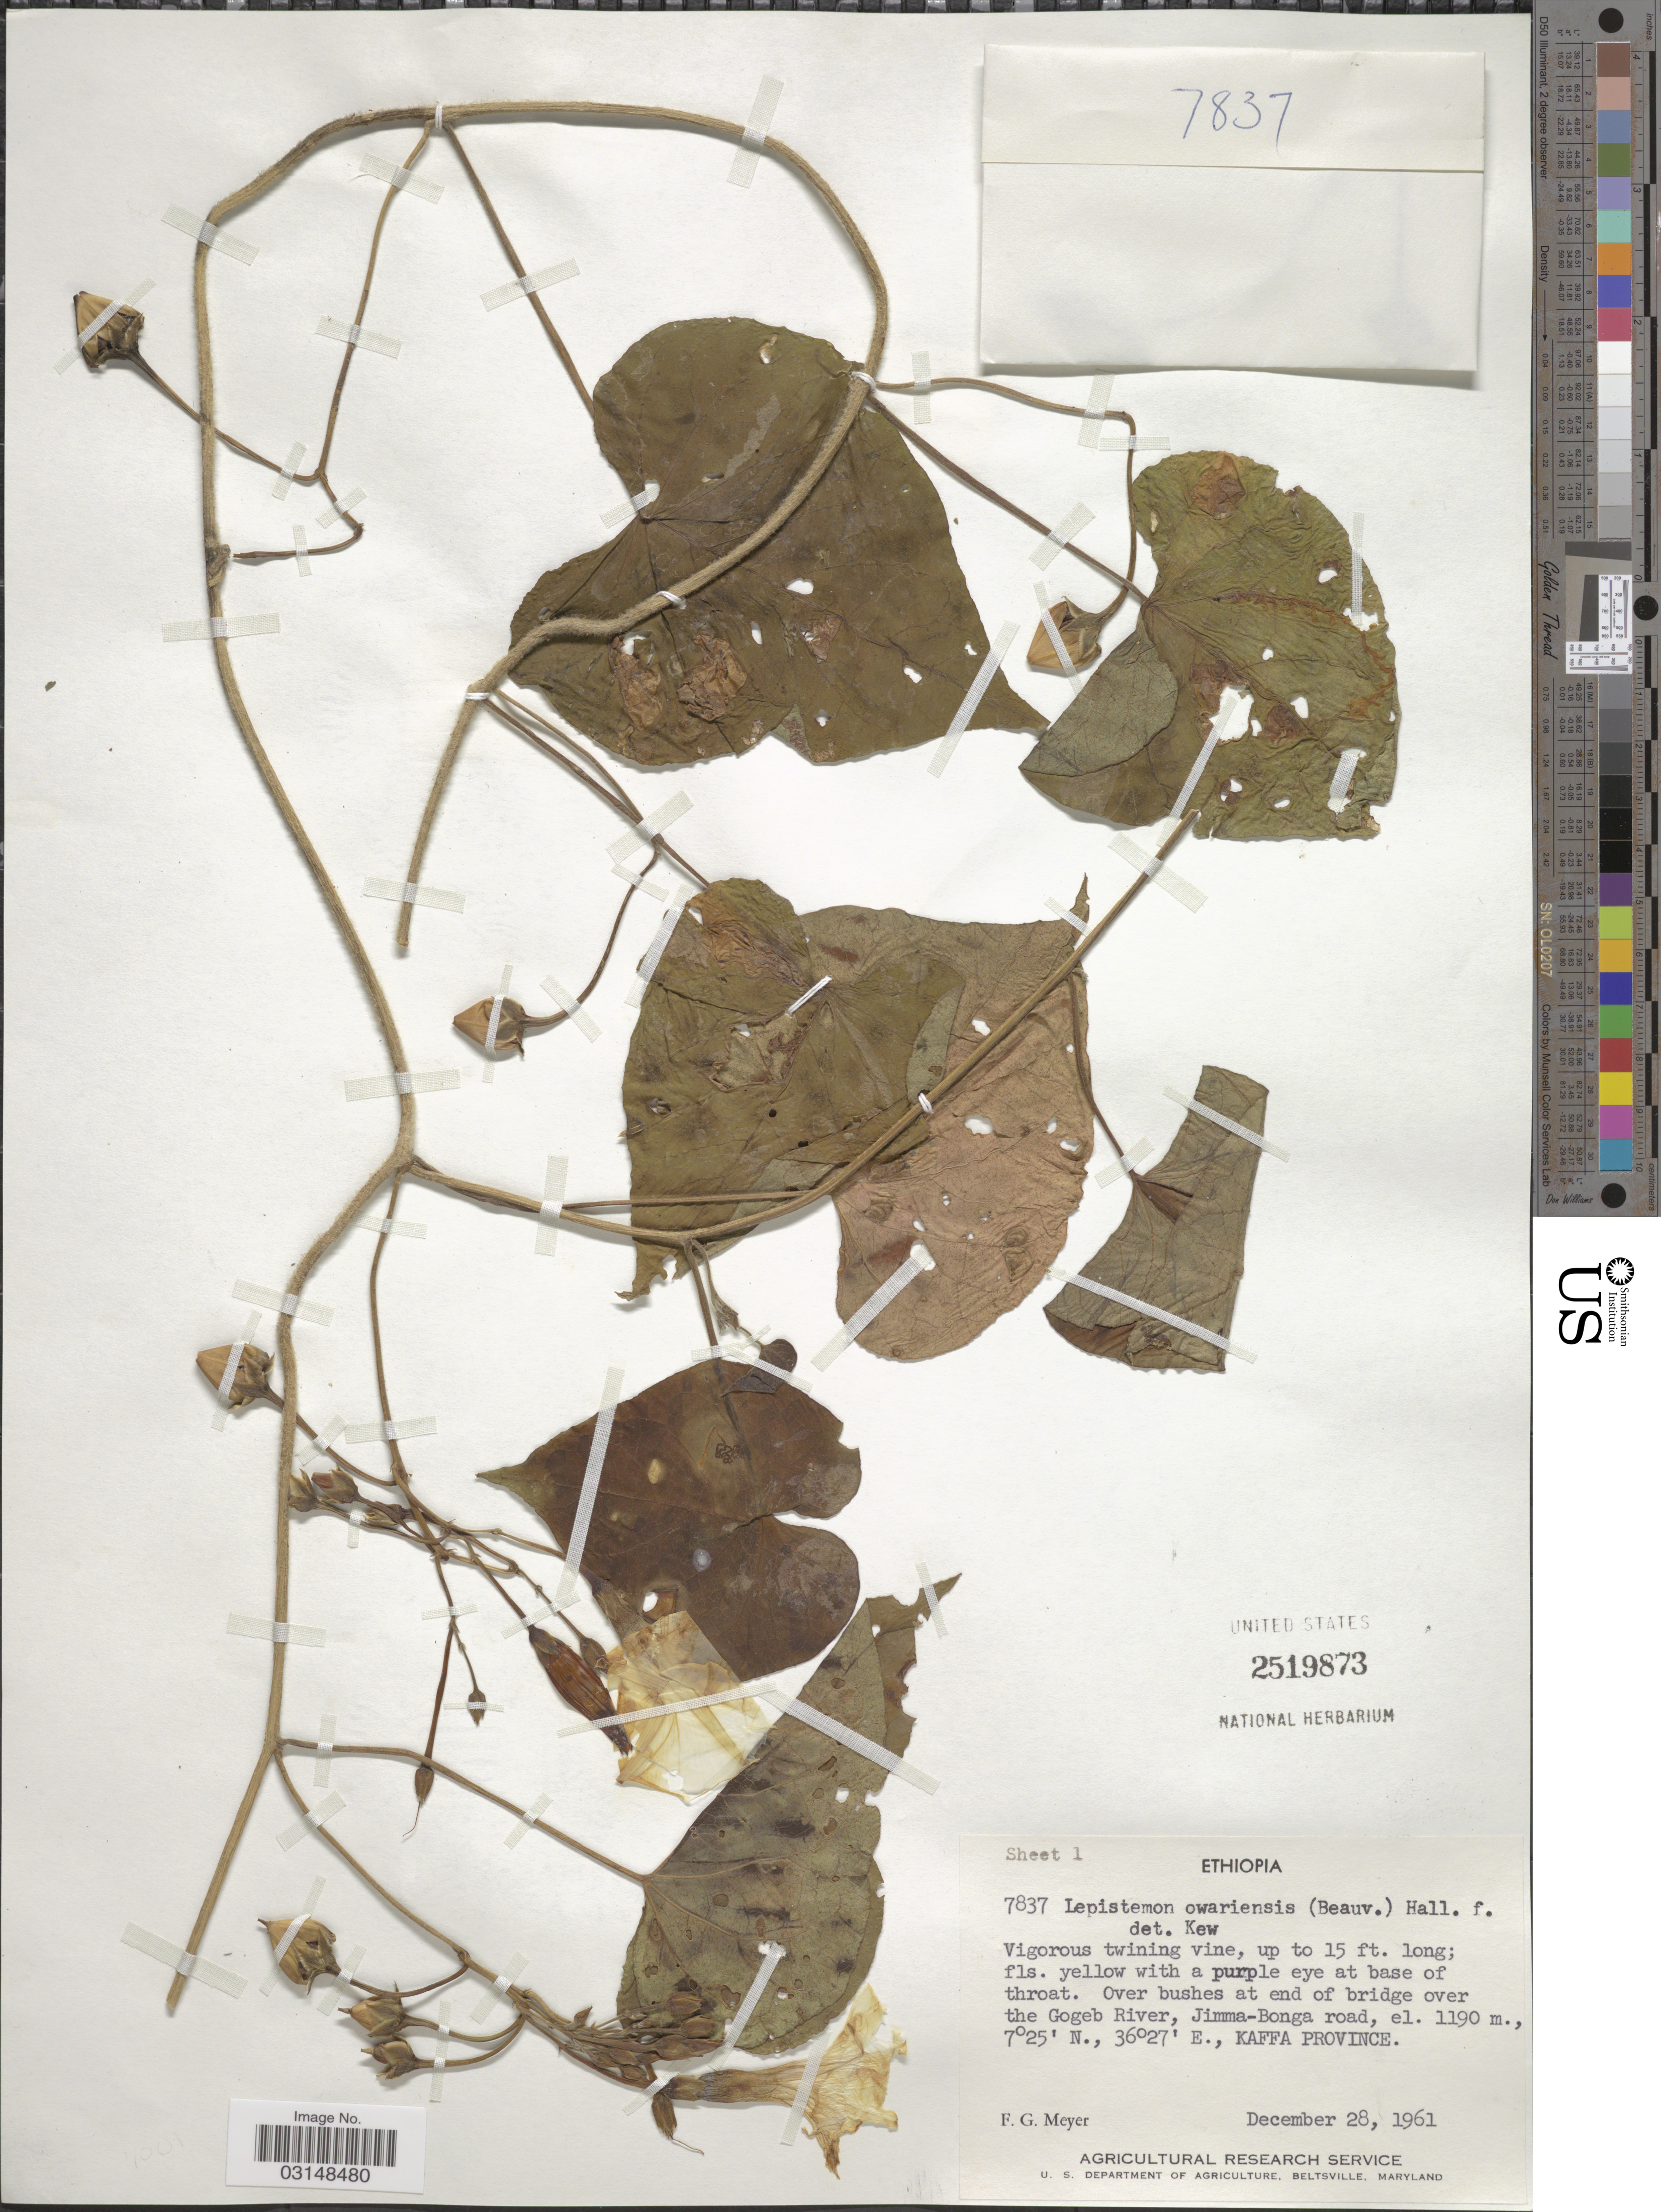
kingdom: Plantae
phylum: Tracheophyta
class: Magnoliopsida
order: Solanales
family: Convolvulaceae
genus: Lepistemon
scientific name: Lepistemon owariensis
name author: (P. Beauv.) Hallier f.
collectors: F. G. Meyer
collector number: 7837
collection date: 1961-12-28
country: Ethiopia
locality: Over bushes at end of bridge over the Gogeb River, Jimma-Bonga road, Kaffa Province.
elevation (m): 1190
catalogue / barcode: US 2519873